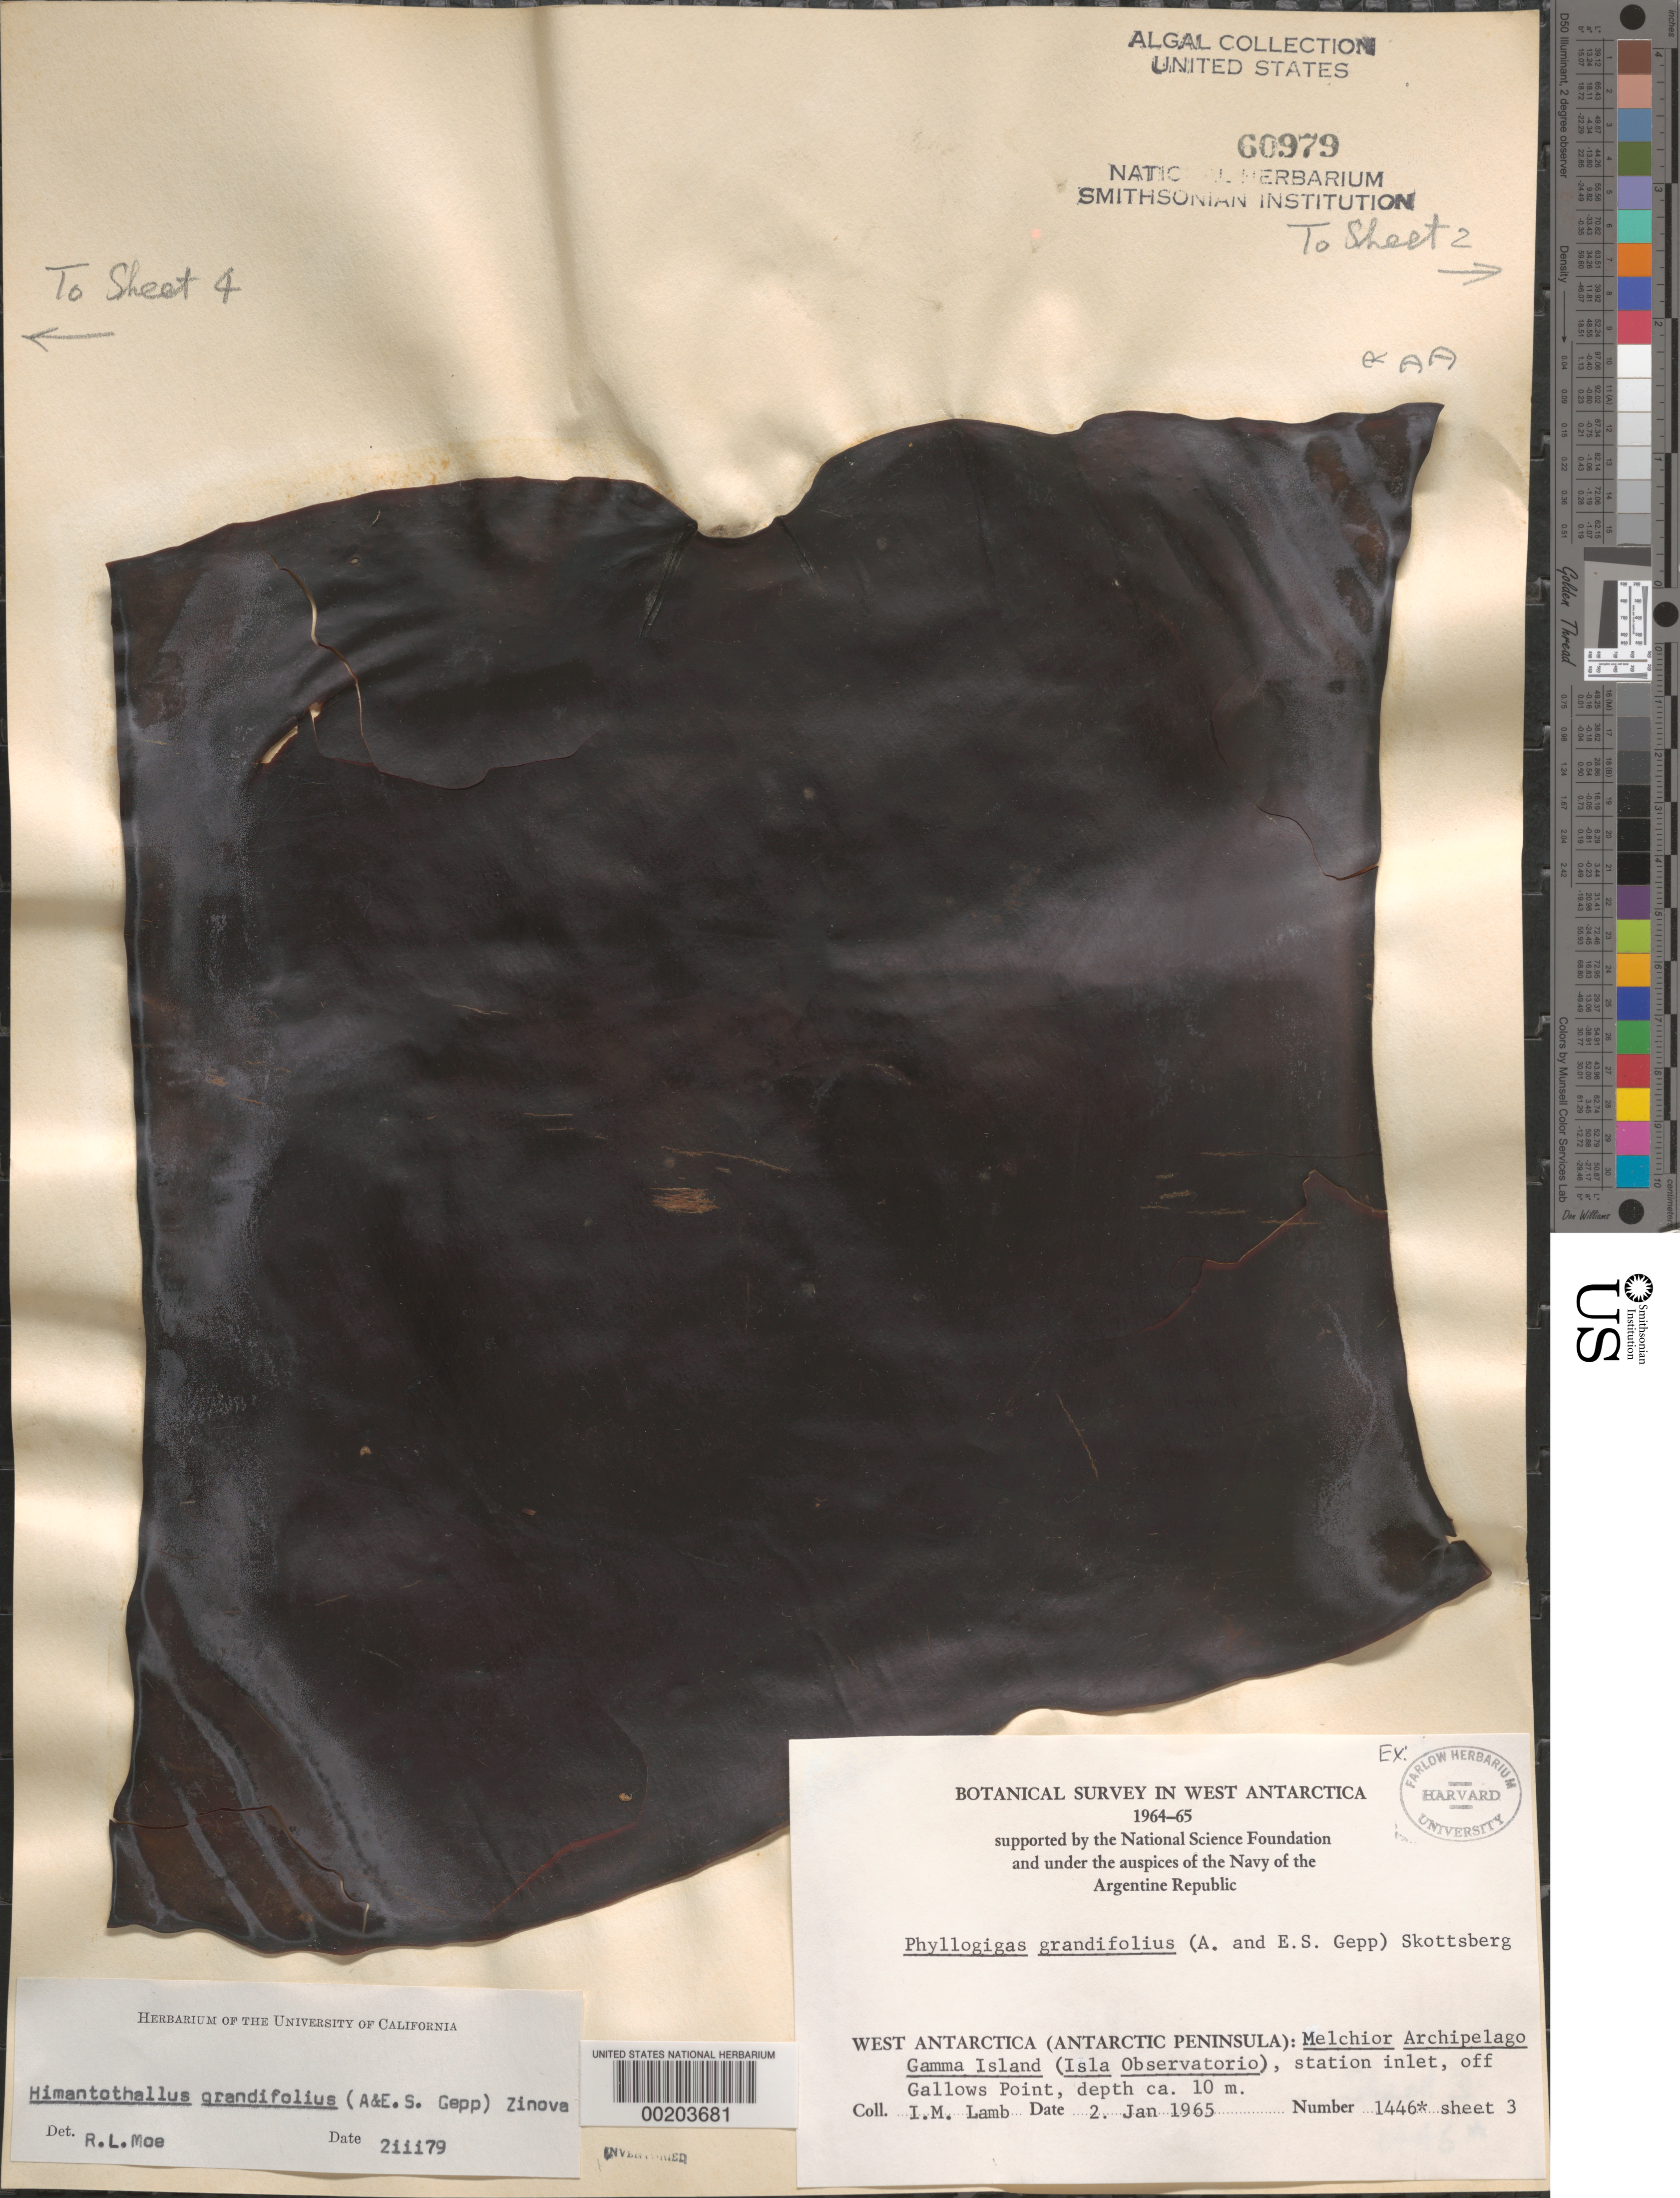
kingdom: Chromista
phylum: Ochrophyta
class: Phaeophyceae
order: Desmarestiales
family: Desmarestiaceae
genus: Himantothallus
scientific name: Himantothallus grandifolius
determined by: Moe, R. L.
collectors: I. M. Lamb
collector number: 1446-3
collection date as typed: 02 Jan 1965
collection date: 1965-01-02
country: Antarctica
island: Gamma Island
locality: Off Gallows Point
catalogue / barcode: US 60979